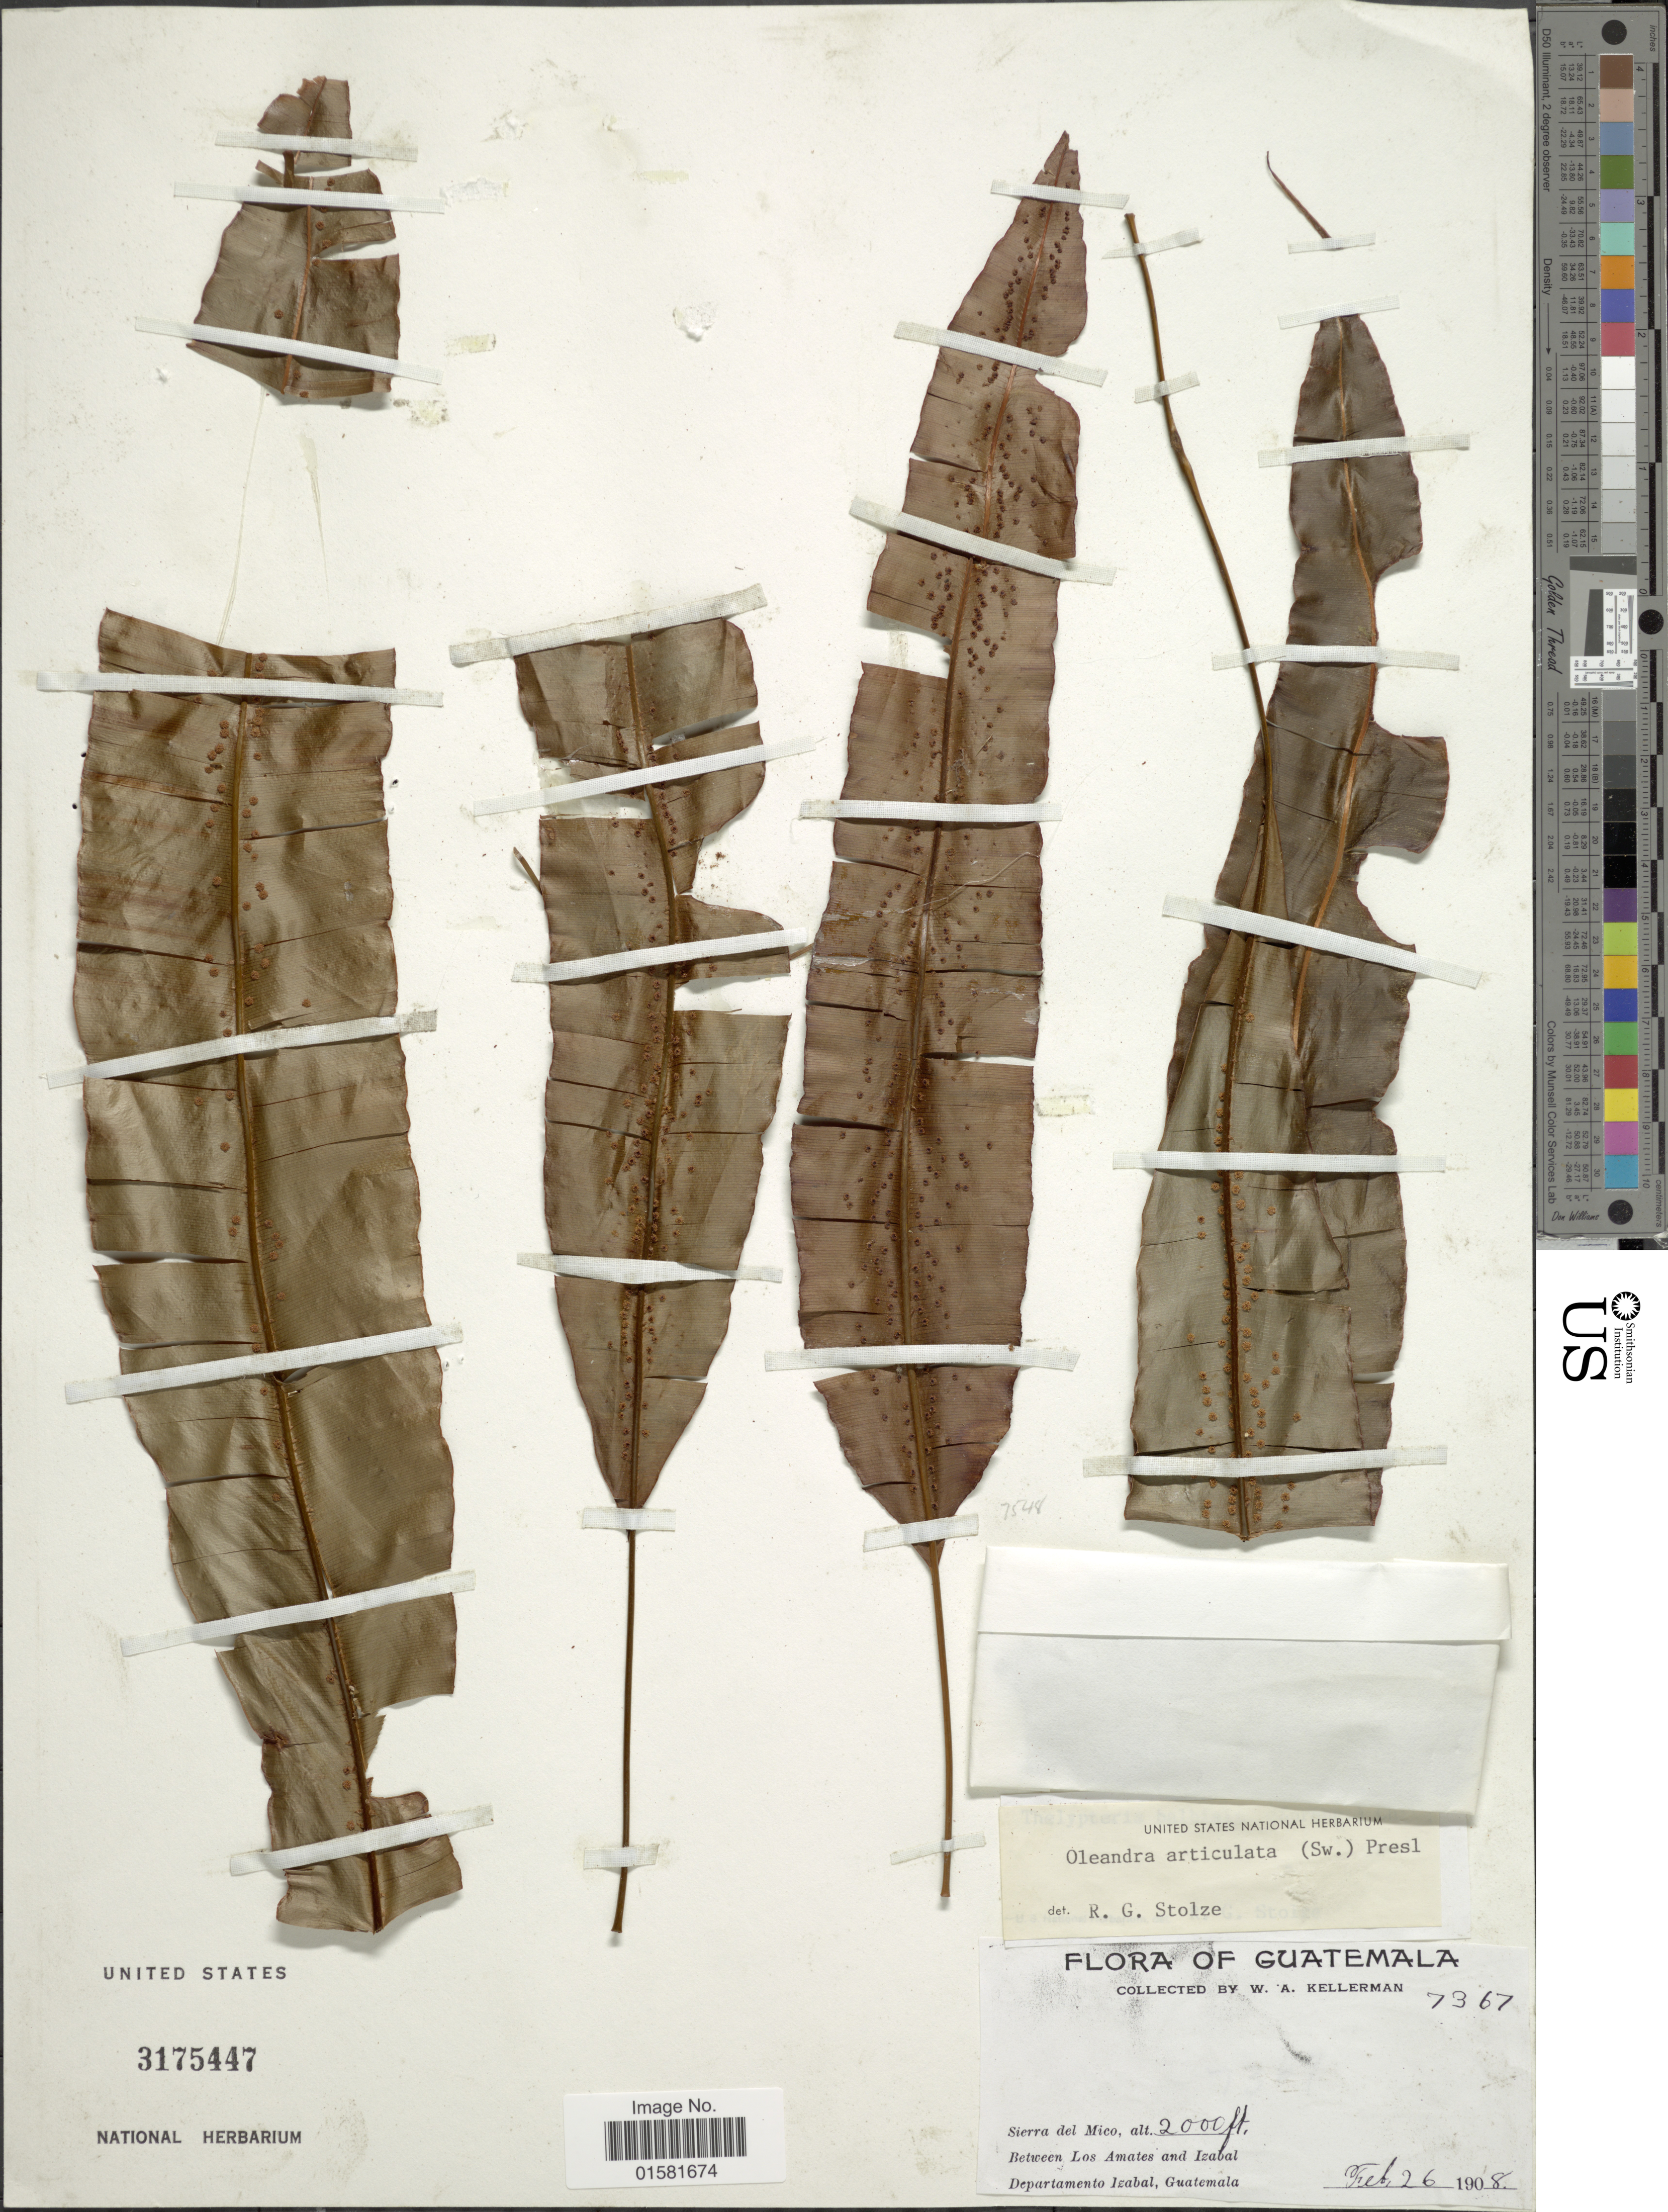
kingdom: Plantae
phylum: Tracheophyta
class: Polypodiopsida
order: Polypodiales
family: Oleandraceae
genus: Oleandra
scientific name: Oleandra articulata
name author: (Sw.) C. Presl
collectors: W. Kellerman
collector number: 7367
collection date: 1908-02-26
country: Guatemala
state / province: Izabal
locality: Guatemala, Sierra del Mico, betwreen Los Amates and Izabal, Departamento Izabal, Guatemala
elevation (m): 610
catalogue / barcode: US 3175447